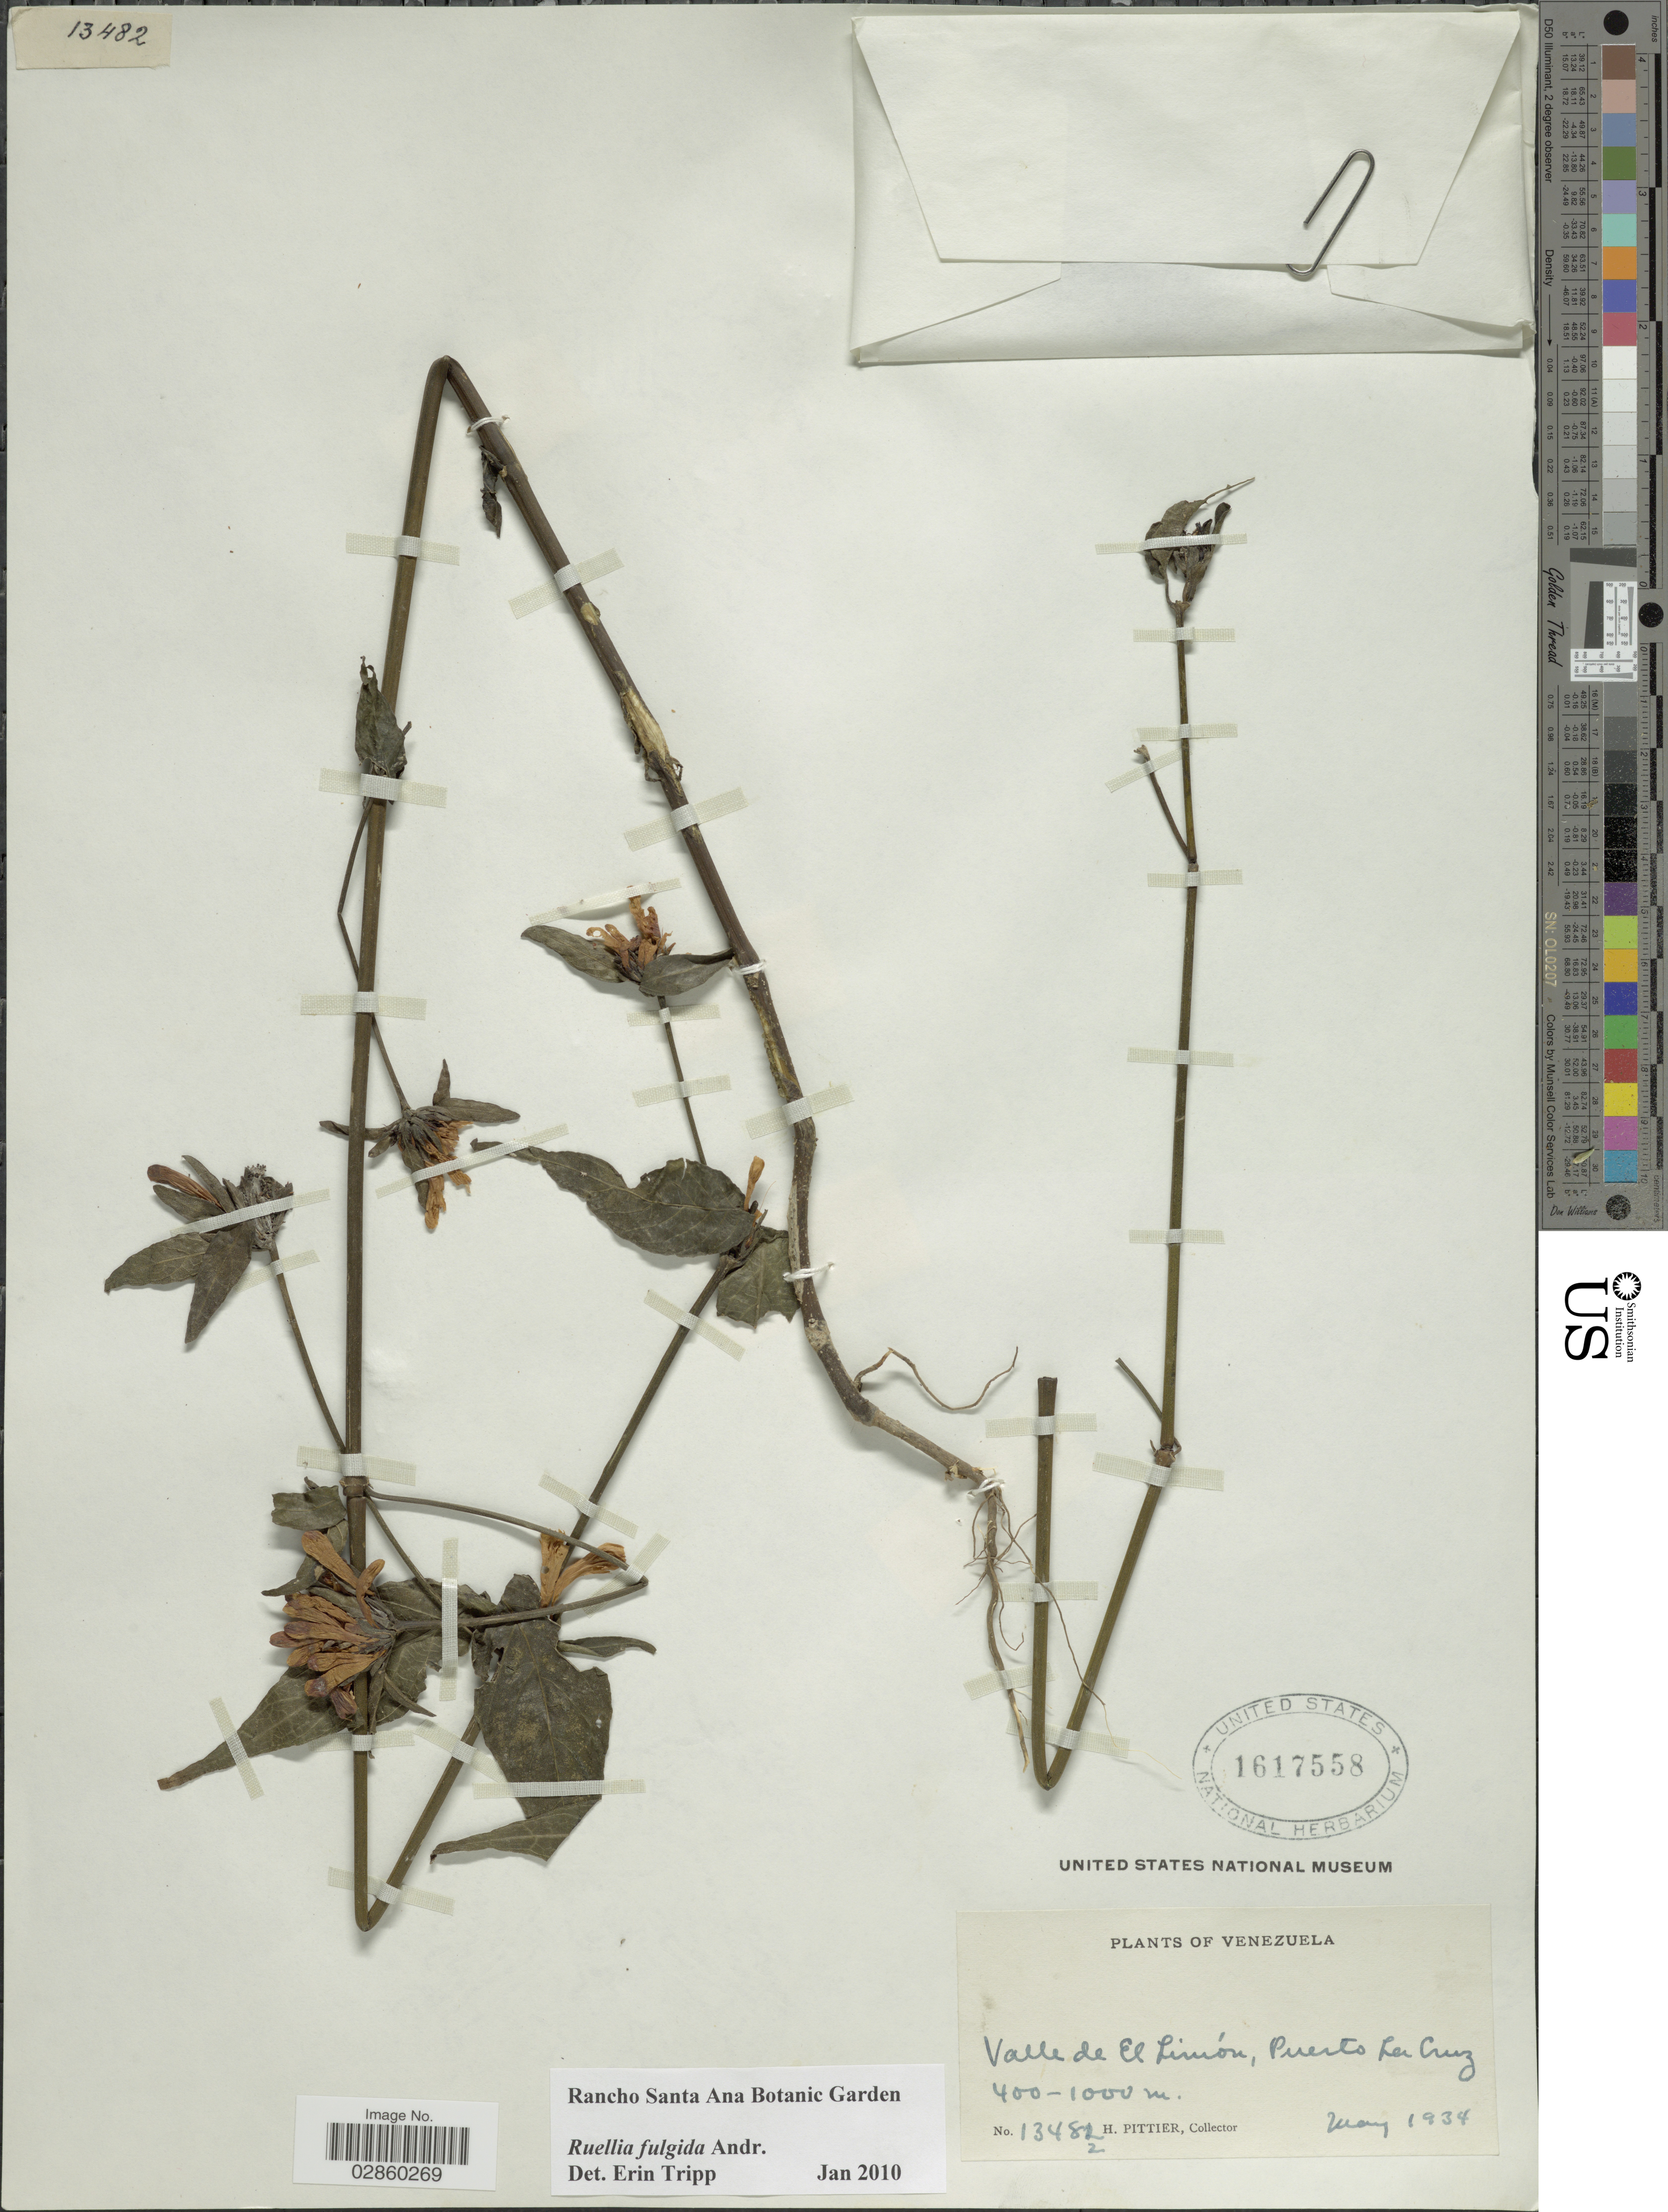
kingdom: Plantae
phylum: Tracheophyta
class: Magnoliopsida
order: Lamiales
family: Acanthaceae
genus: Ruellia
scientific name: Ruellia fulgida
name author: Andrews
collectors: H. F. Pittier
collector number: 13482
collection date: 1934-05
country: Venezuela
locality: Valle de El Limón, Puerto La Cruz.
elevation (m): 400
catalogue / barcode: US 1617558